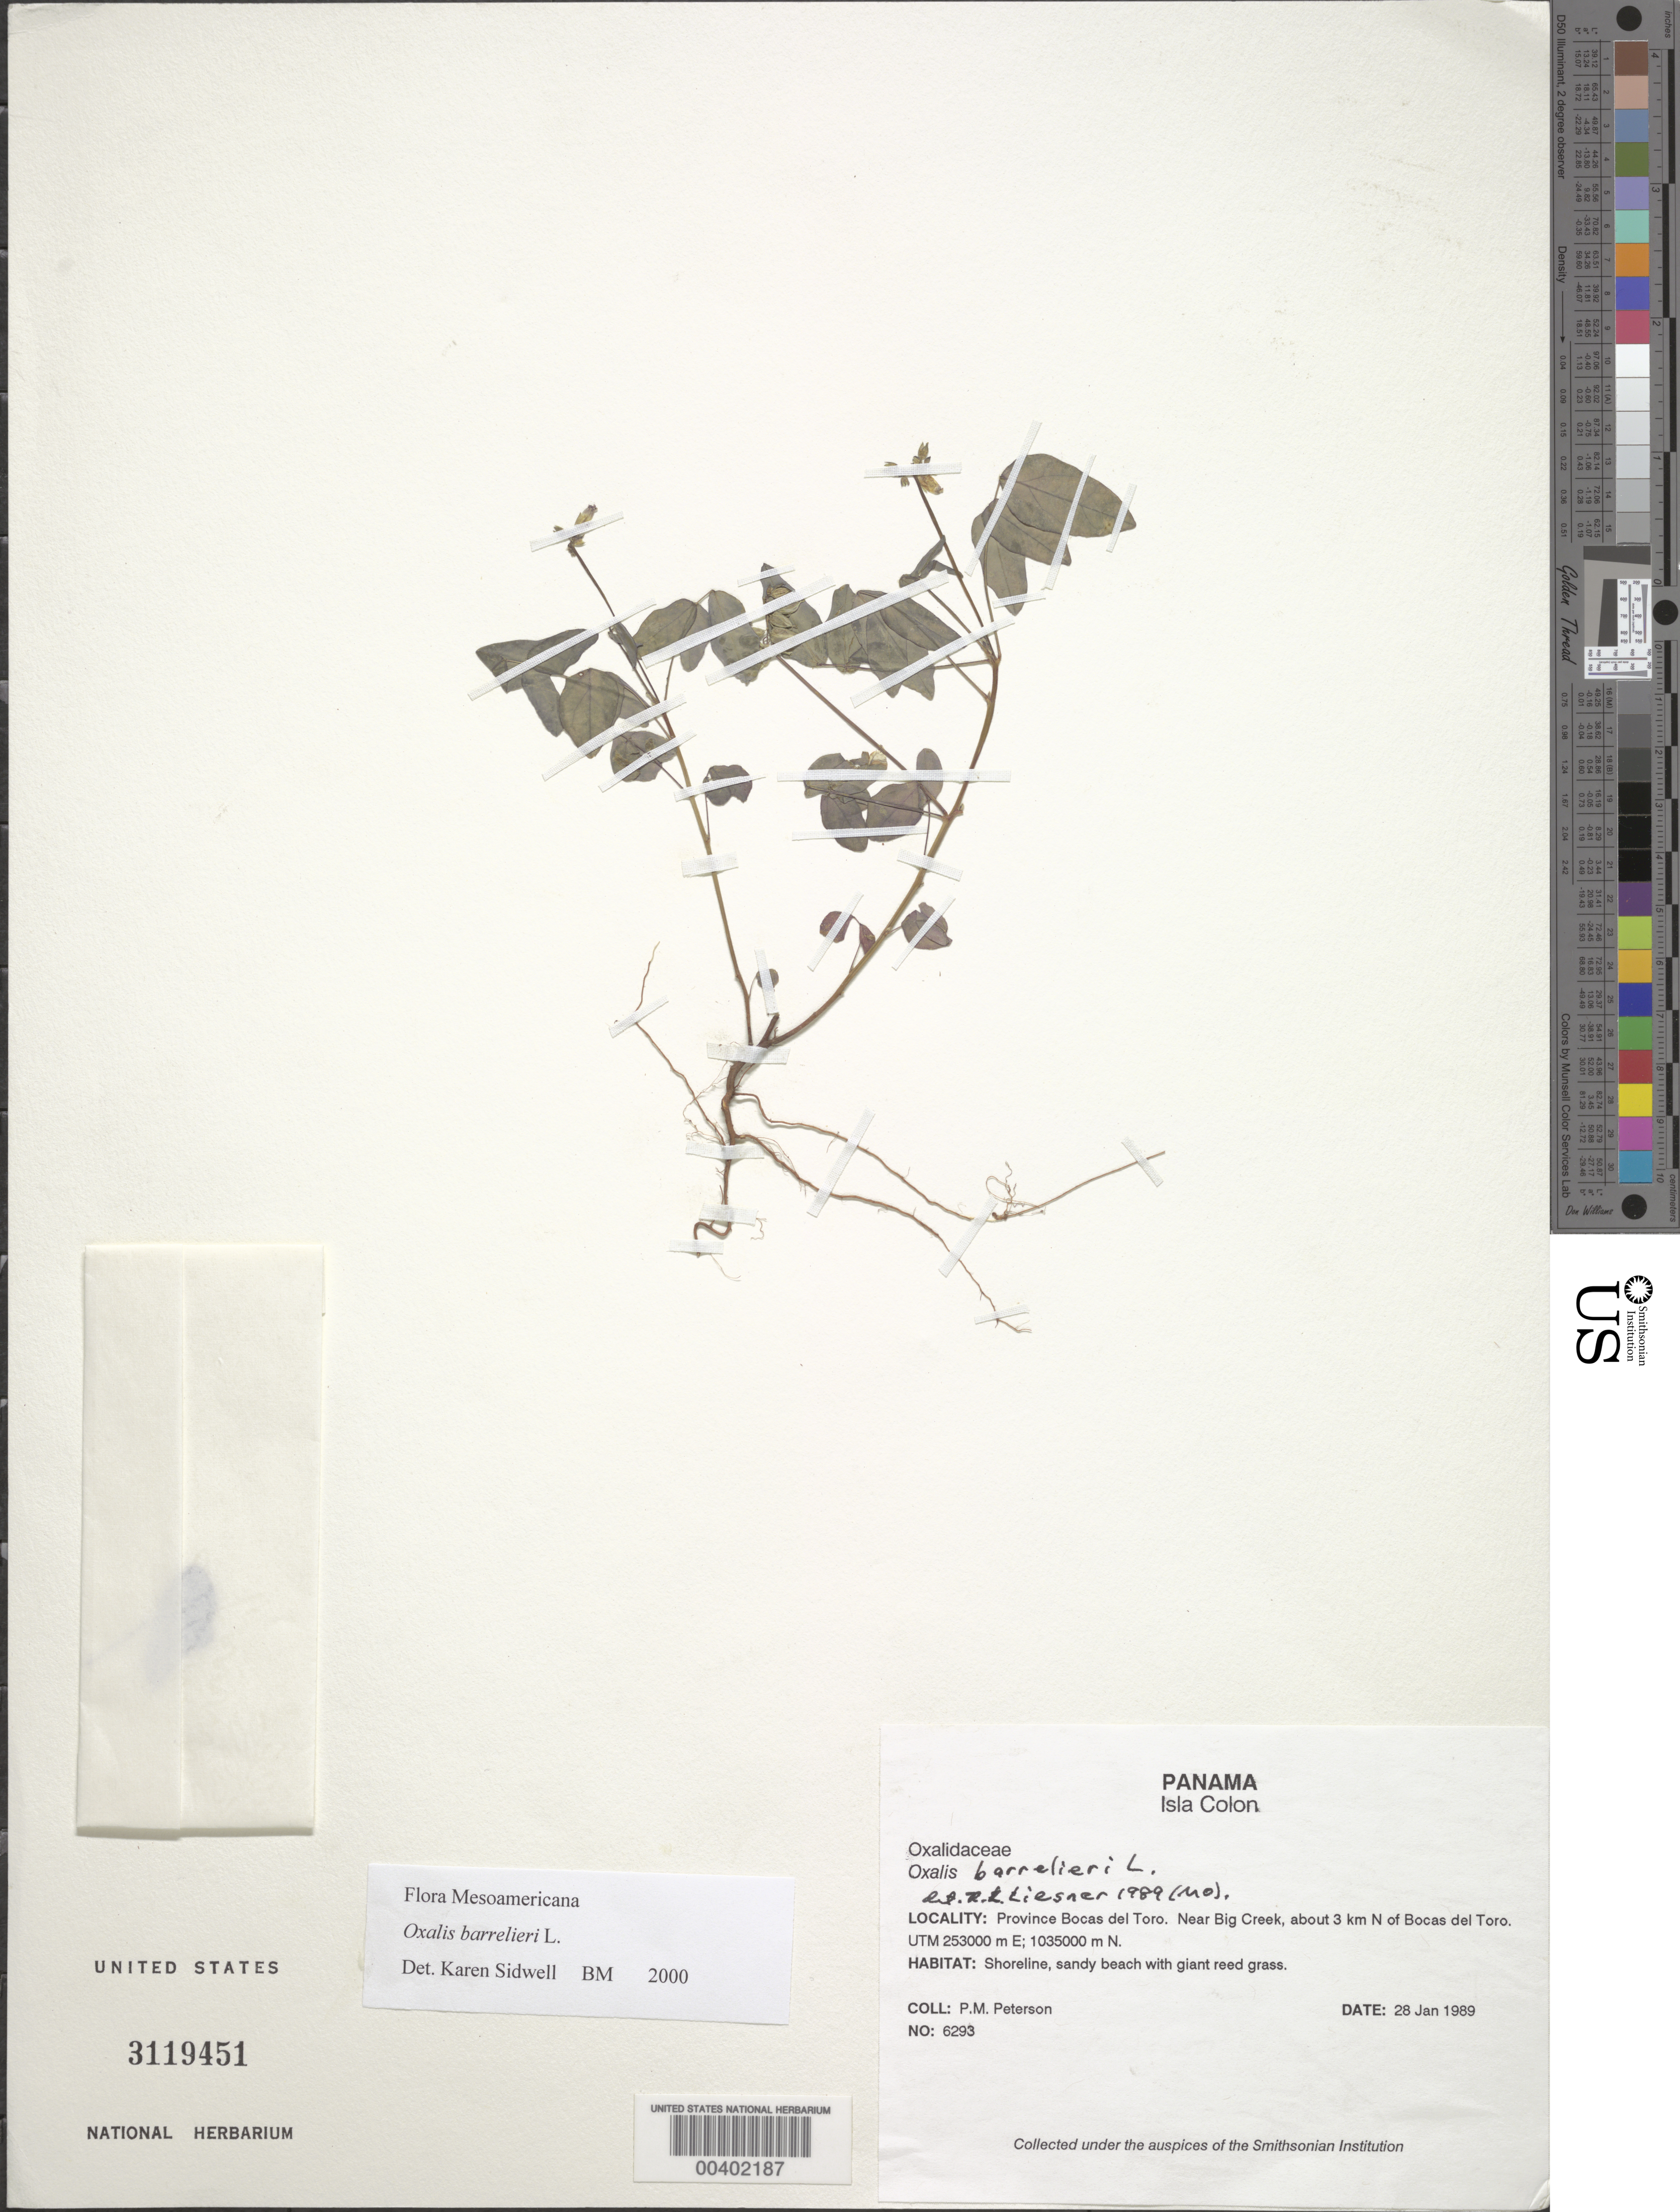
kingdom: Plantae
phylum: Tracheophyta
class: Magnoliopsida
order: Oxalidales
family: Oxalidaceae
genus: Oxalis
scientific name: Oxalis barrelieri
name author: L.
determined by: Liesner, R. L.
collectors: P. M. Peterson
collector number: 06293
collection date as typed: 28 Jan 1989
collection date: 1989-01-28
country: Panama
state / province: Bocas del Toro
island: Colón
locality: Isla Colon, near Big Creek, about 3 km N of Bocas del Toro. UTM 253000 m E; 1035000 m N.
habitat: Shoreline, sandy beach with giant reed grass.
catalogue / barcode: US 3119451